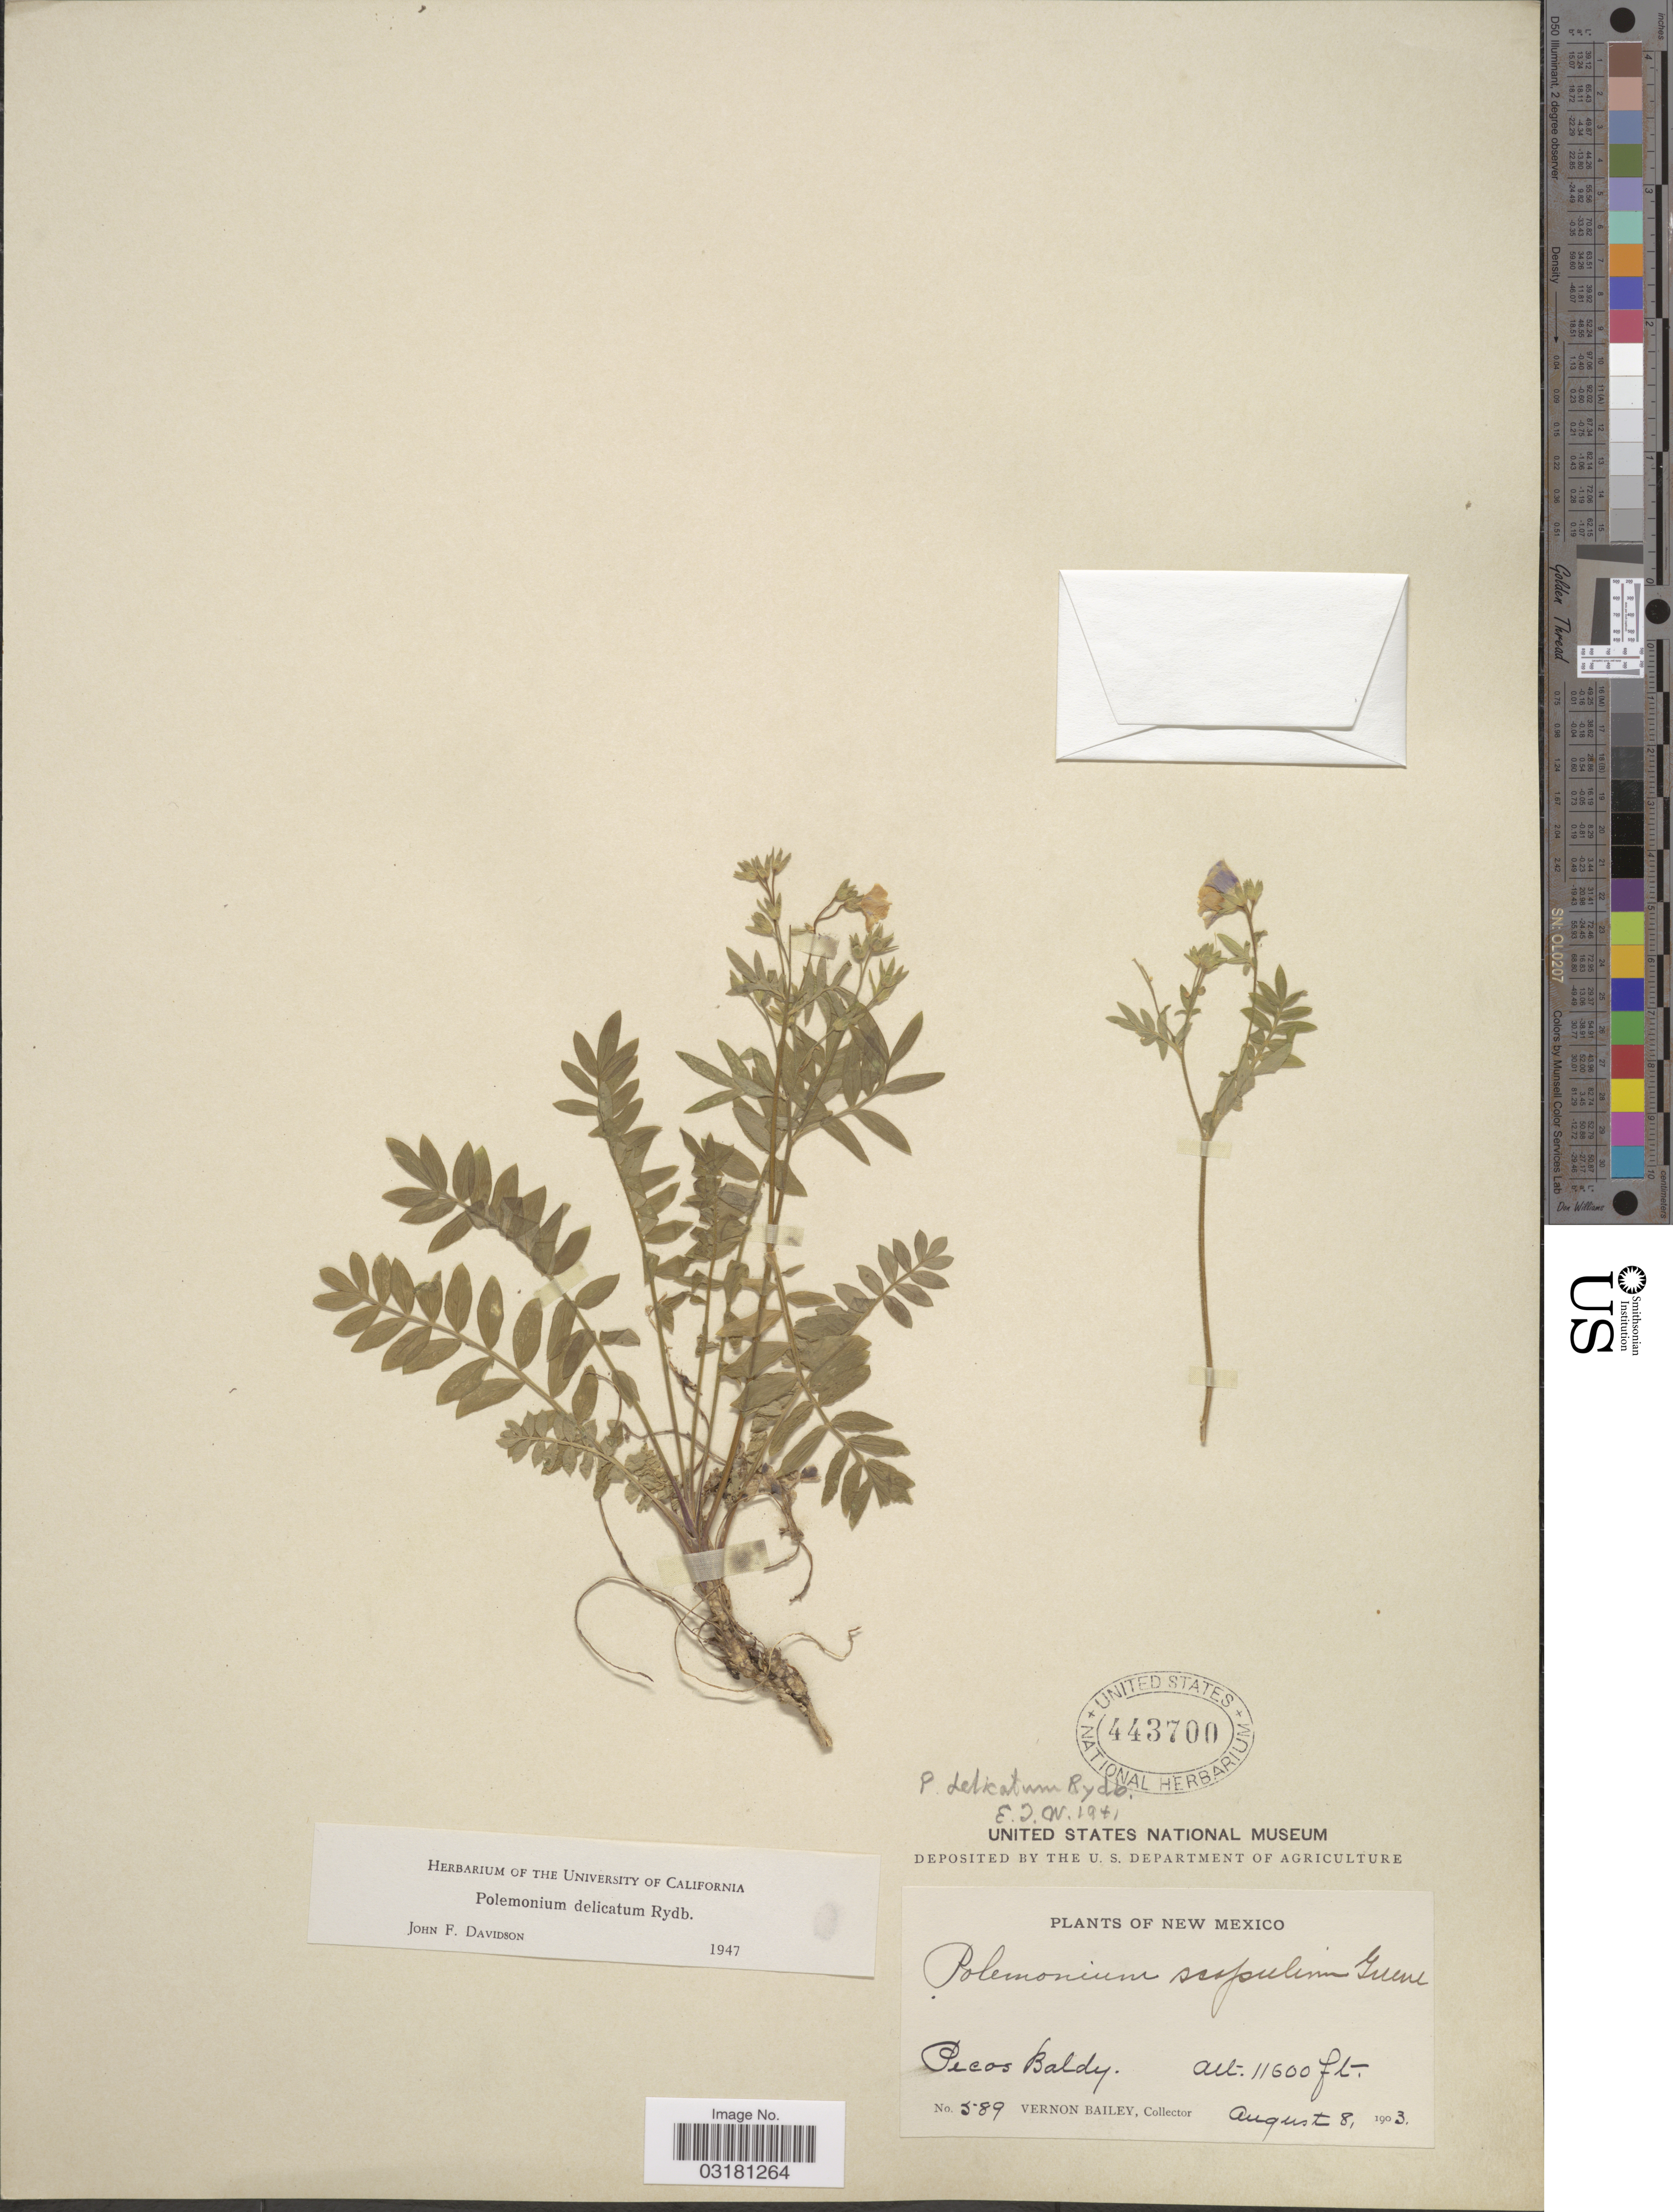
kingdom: Plantae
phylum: Tracheophyta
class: Magnoliopsida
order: Ericales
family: Polemoniaceae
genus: Polemonium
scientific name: Polemonium delicatum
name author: Rydb.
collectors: V. O. Bailey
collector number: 589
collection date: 1903-08-08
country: United States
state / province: New Mexico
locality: Pecos Baldy.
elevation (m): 3536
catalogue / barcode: US 443700